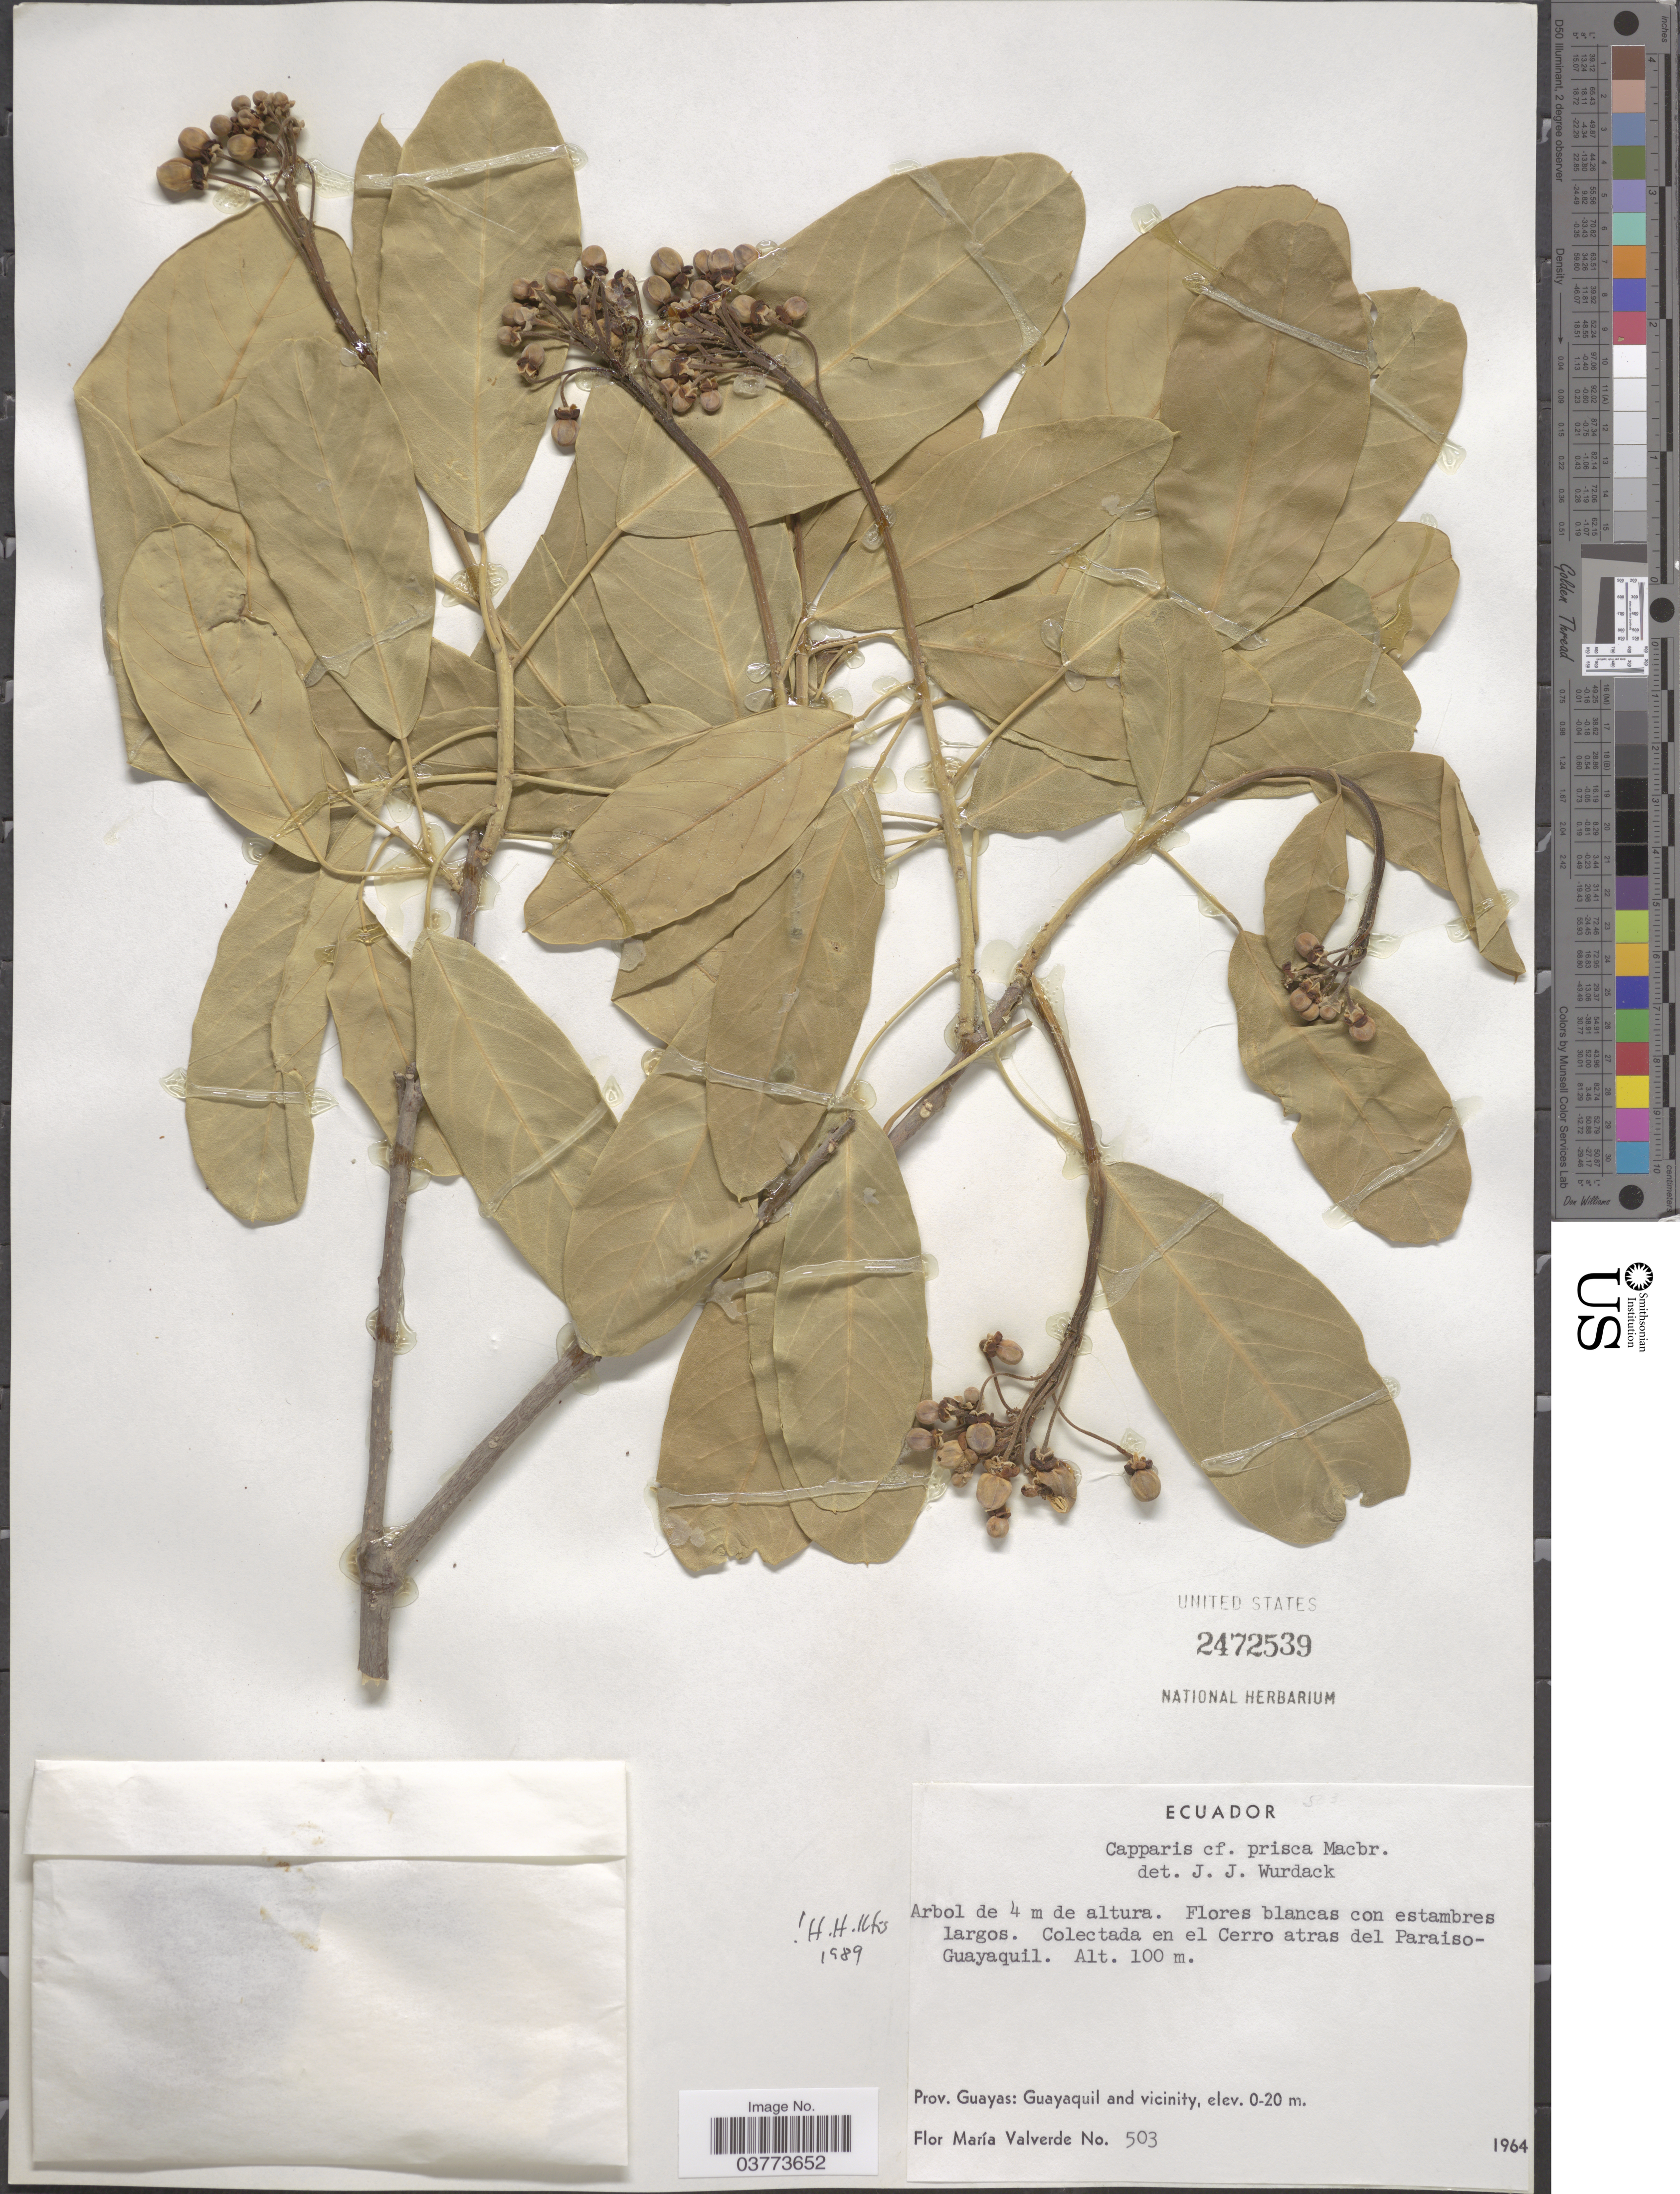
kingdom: Plantae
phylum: Tracheophyta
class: Magnoliopsida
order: Brassicales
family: Capparaceae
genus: Capparidastrum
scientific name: Capparidastrum petiolare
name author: (Kunth) Hutch.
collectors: F. M. Valverde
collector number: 503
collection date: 1964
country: Ecuador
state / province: Guayas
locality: En El Cerro atras del Paraiso-Guayaquil. Prov. Guayas: Guayaquil and vicinity.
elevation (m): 0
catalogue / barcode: US 2472539